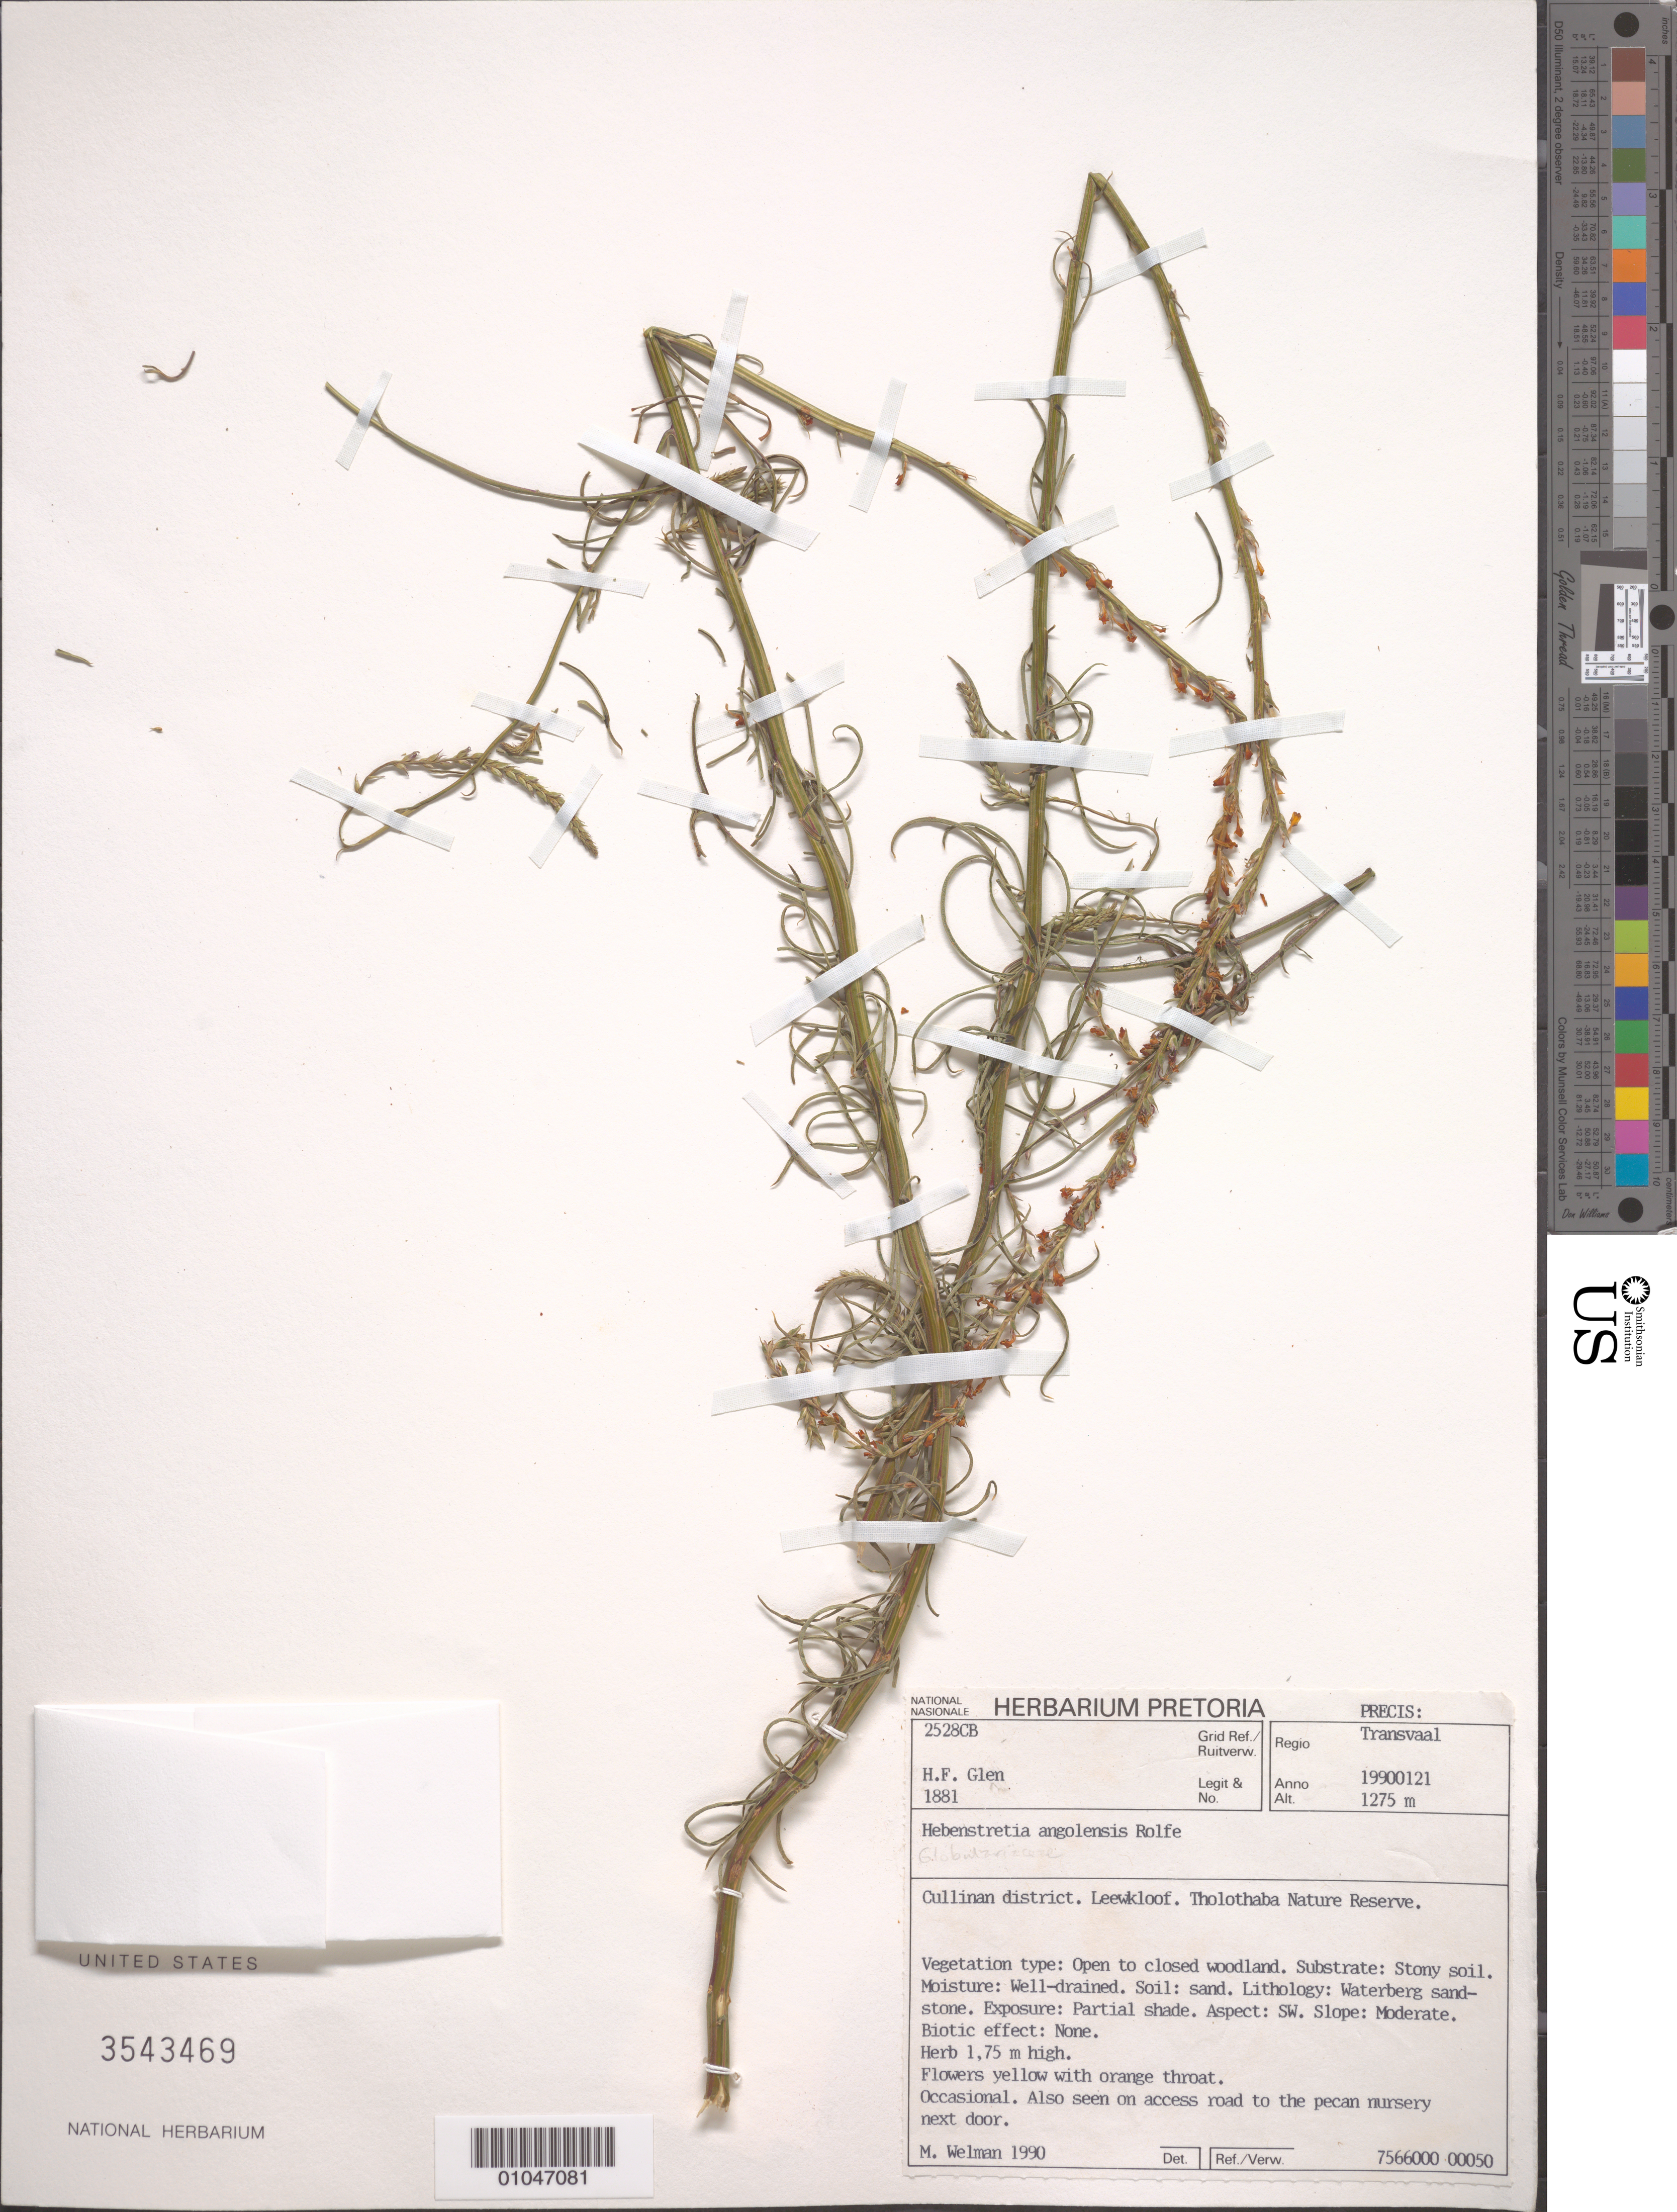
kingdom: Plantae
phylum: Tracheophyta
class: Magnoliopsida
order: Lamiales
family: Scrophulariaceae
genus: Hebenstretia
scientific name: Hebenstretia angolensis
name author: Rolfe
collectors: H. F. Glen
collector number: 1881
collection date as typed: "19900121”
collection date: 1991-01-21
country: South Africa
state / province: Gauteng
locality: Tholothaba Nature Reserve, Leewkloof, Cullinan district. Transvaal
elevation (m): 1275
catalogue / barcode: US 3543469